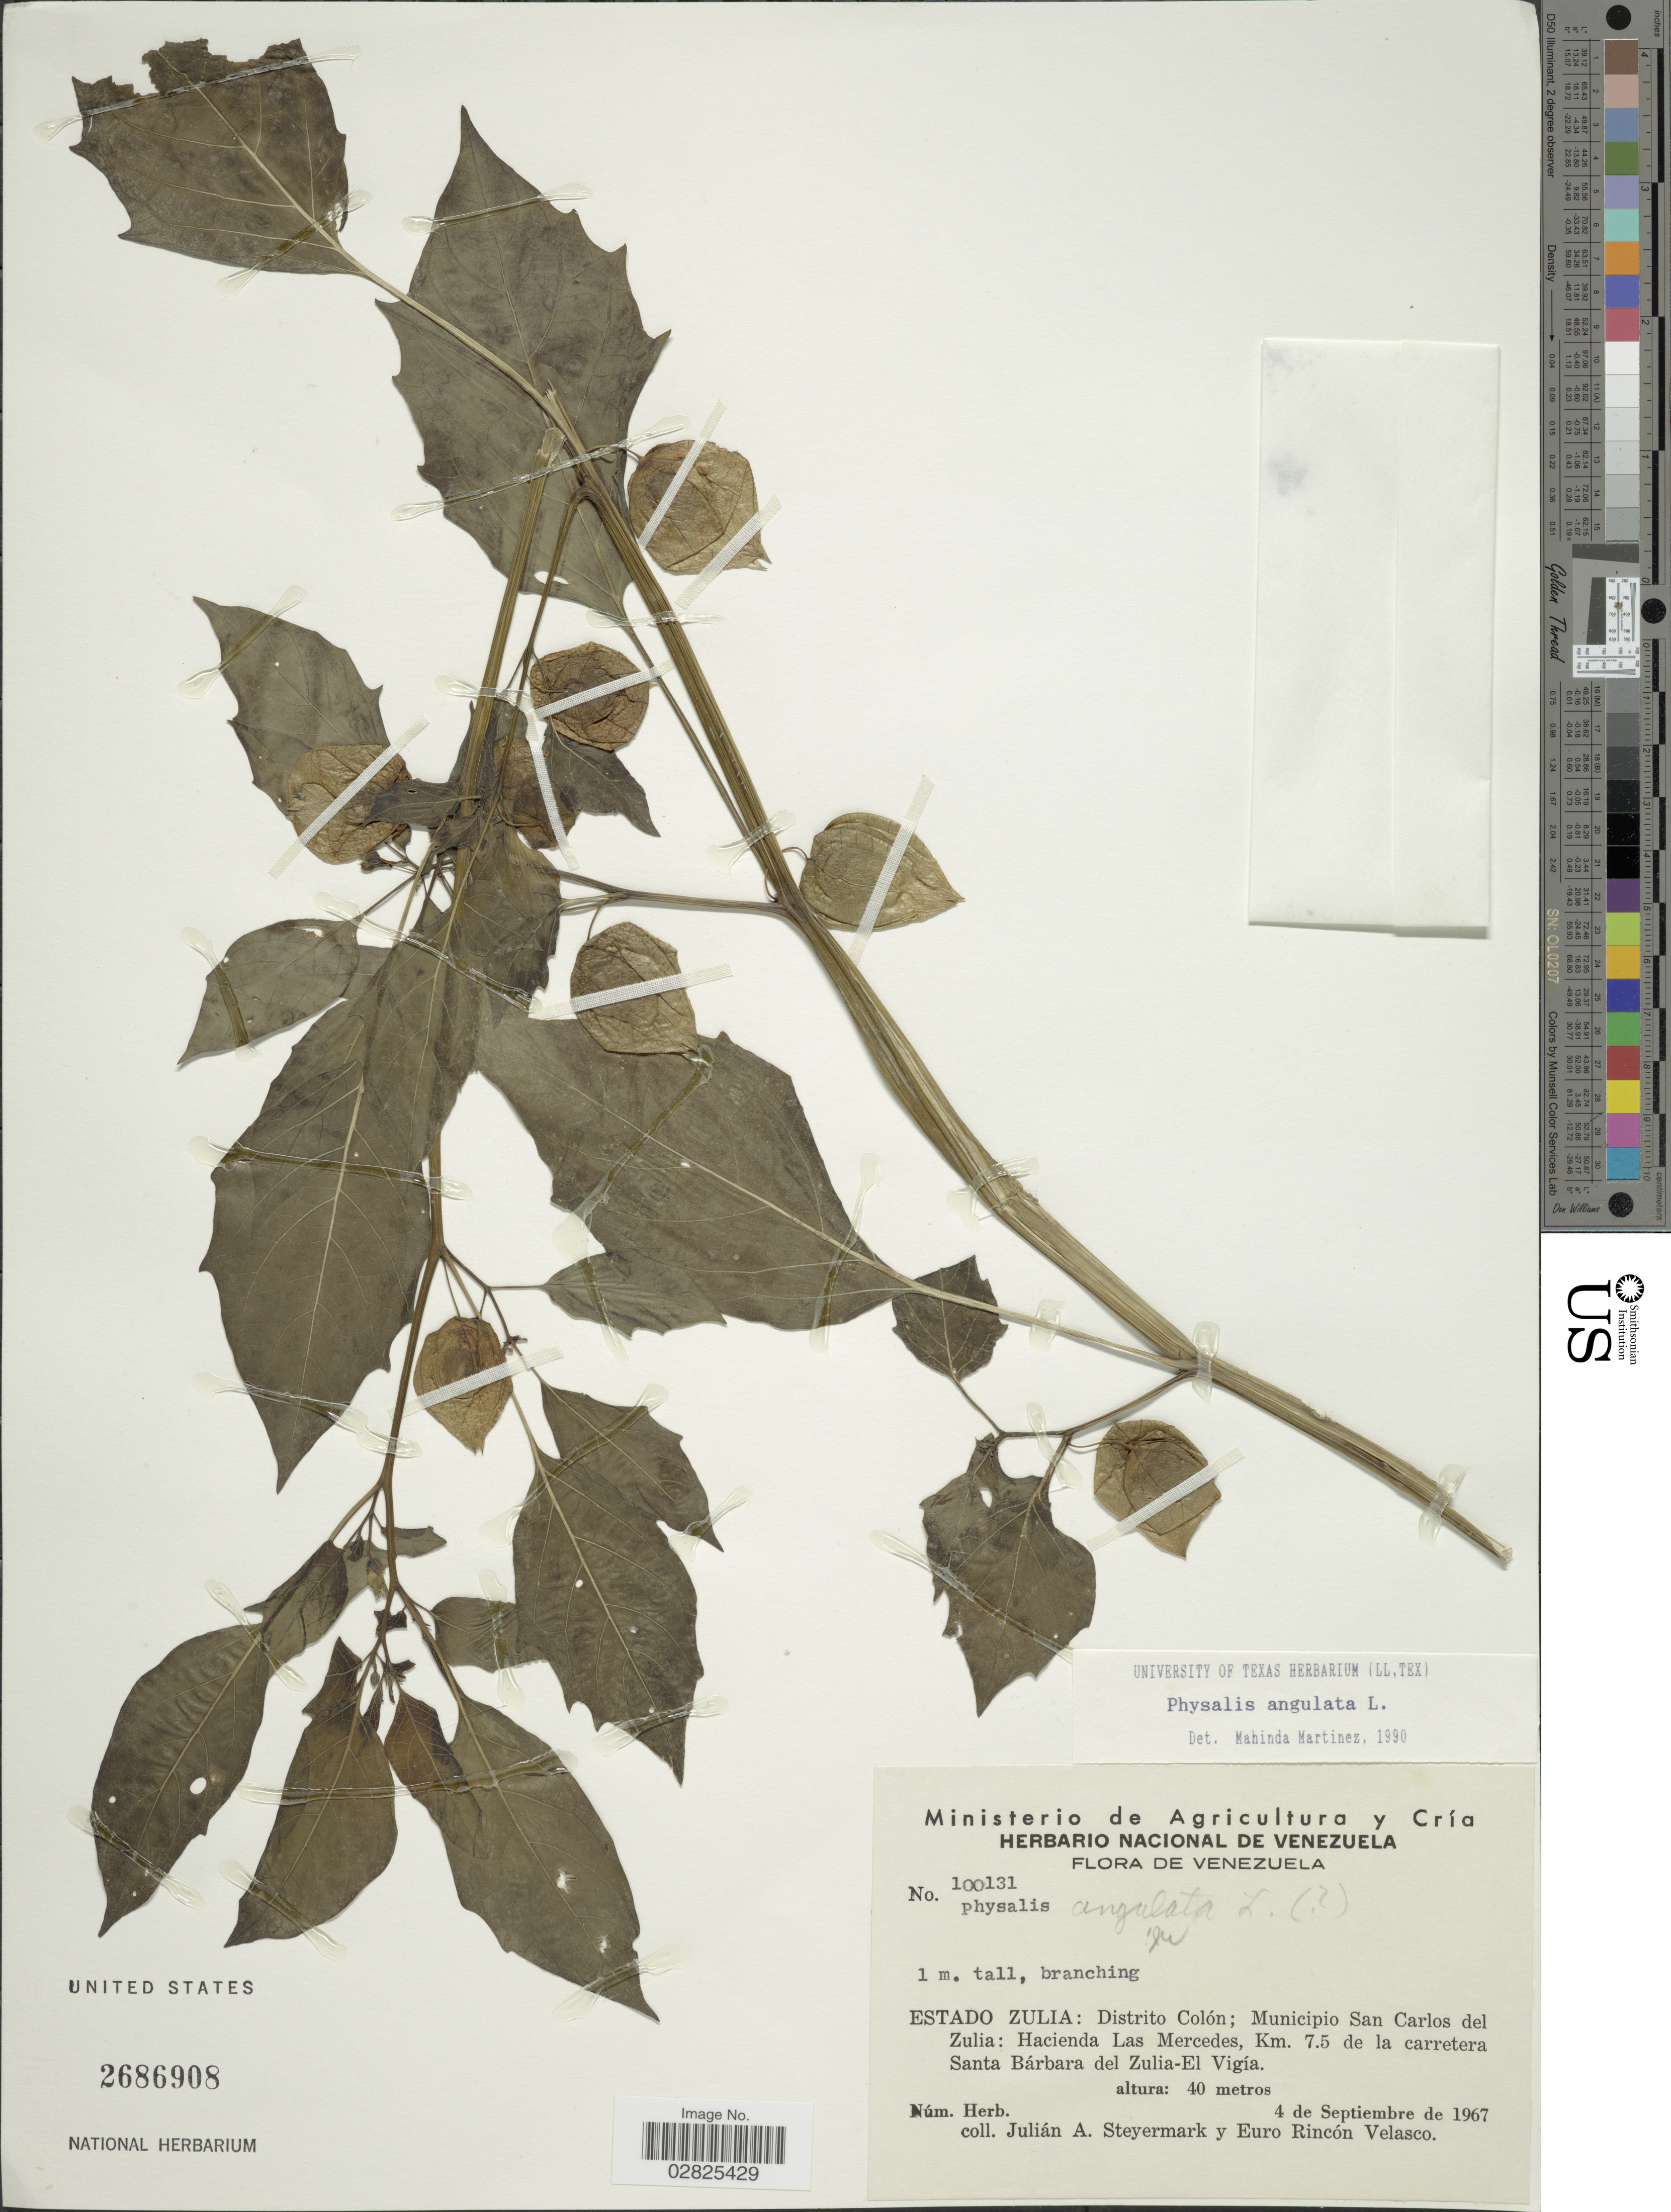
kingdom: Plantae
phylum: Tracheophyta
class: Magnoliopsida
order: Solanales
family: Solanaceae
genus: Physalis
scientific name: Physalis angulata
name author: L.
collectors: J. Steyermark & E. Velasco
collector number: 100131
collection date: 1967-09-04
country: Venezuela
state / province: Zulia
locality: Distrito Colón; Municipio San Carlos del Zulia: Hacienda Las Mercedes, Km 7.5 de la carretera Santa Bárbara del Zuila-El Vigía.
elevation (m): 40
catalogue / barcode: US 2686908